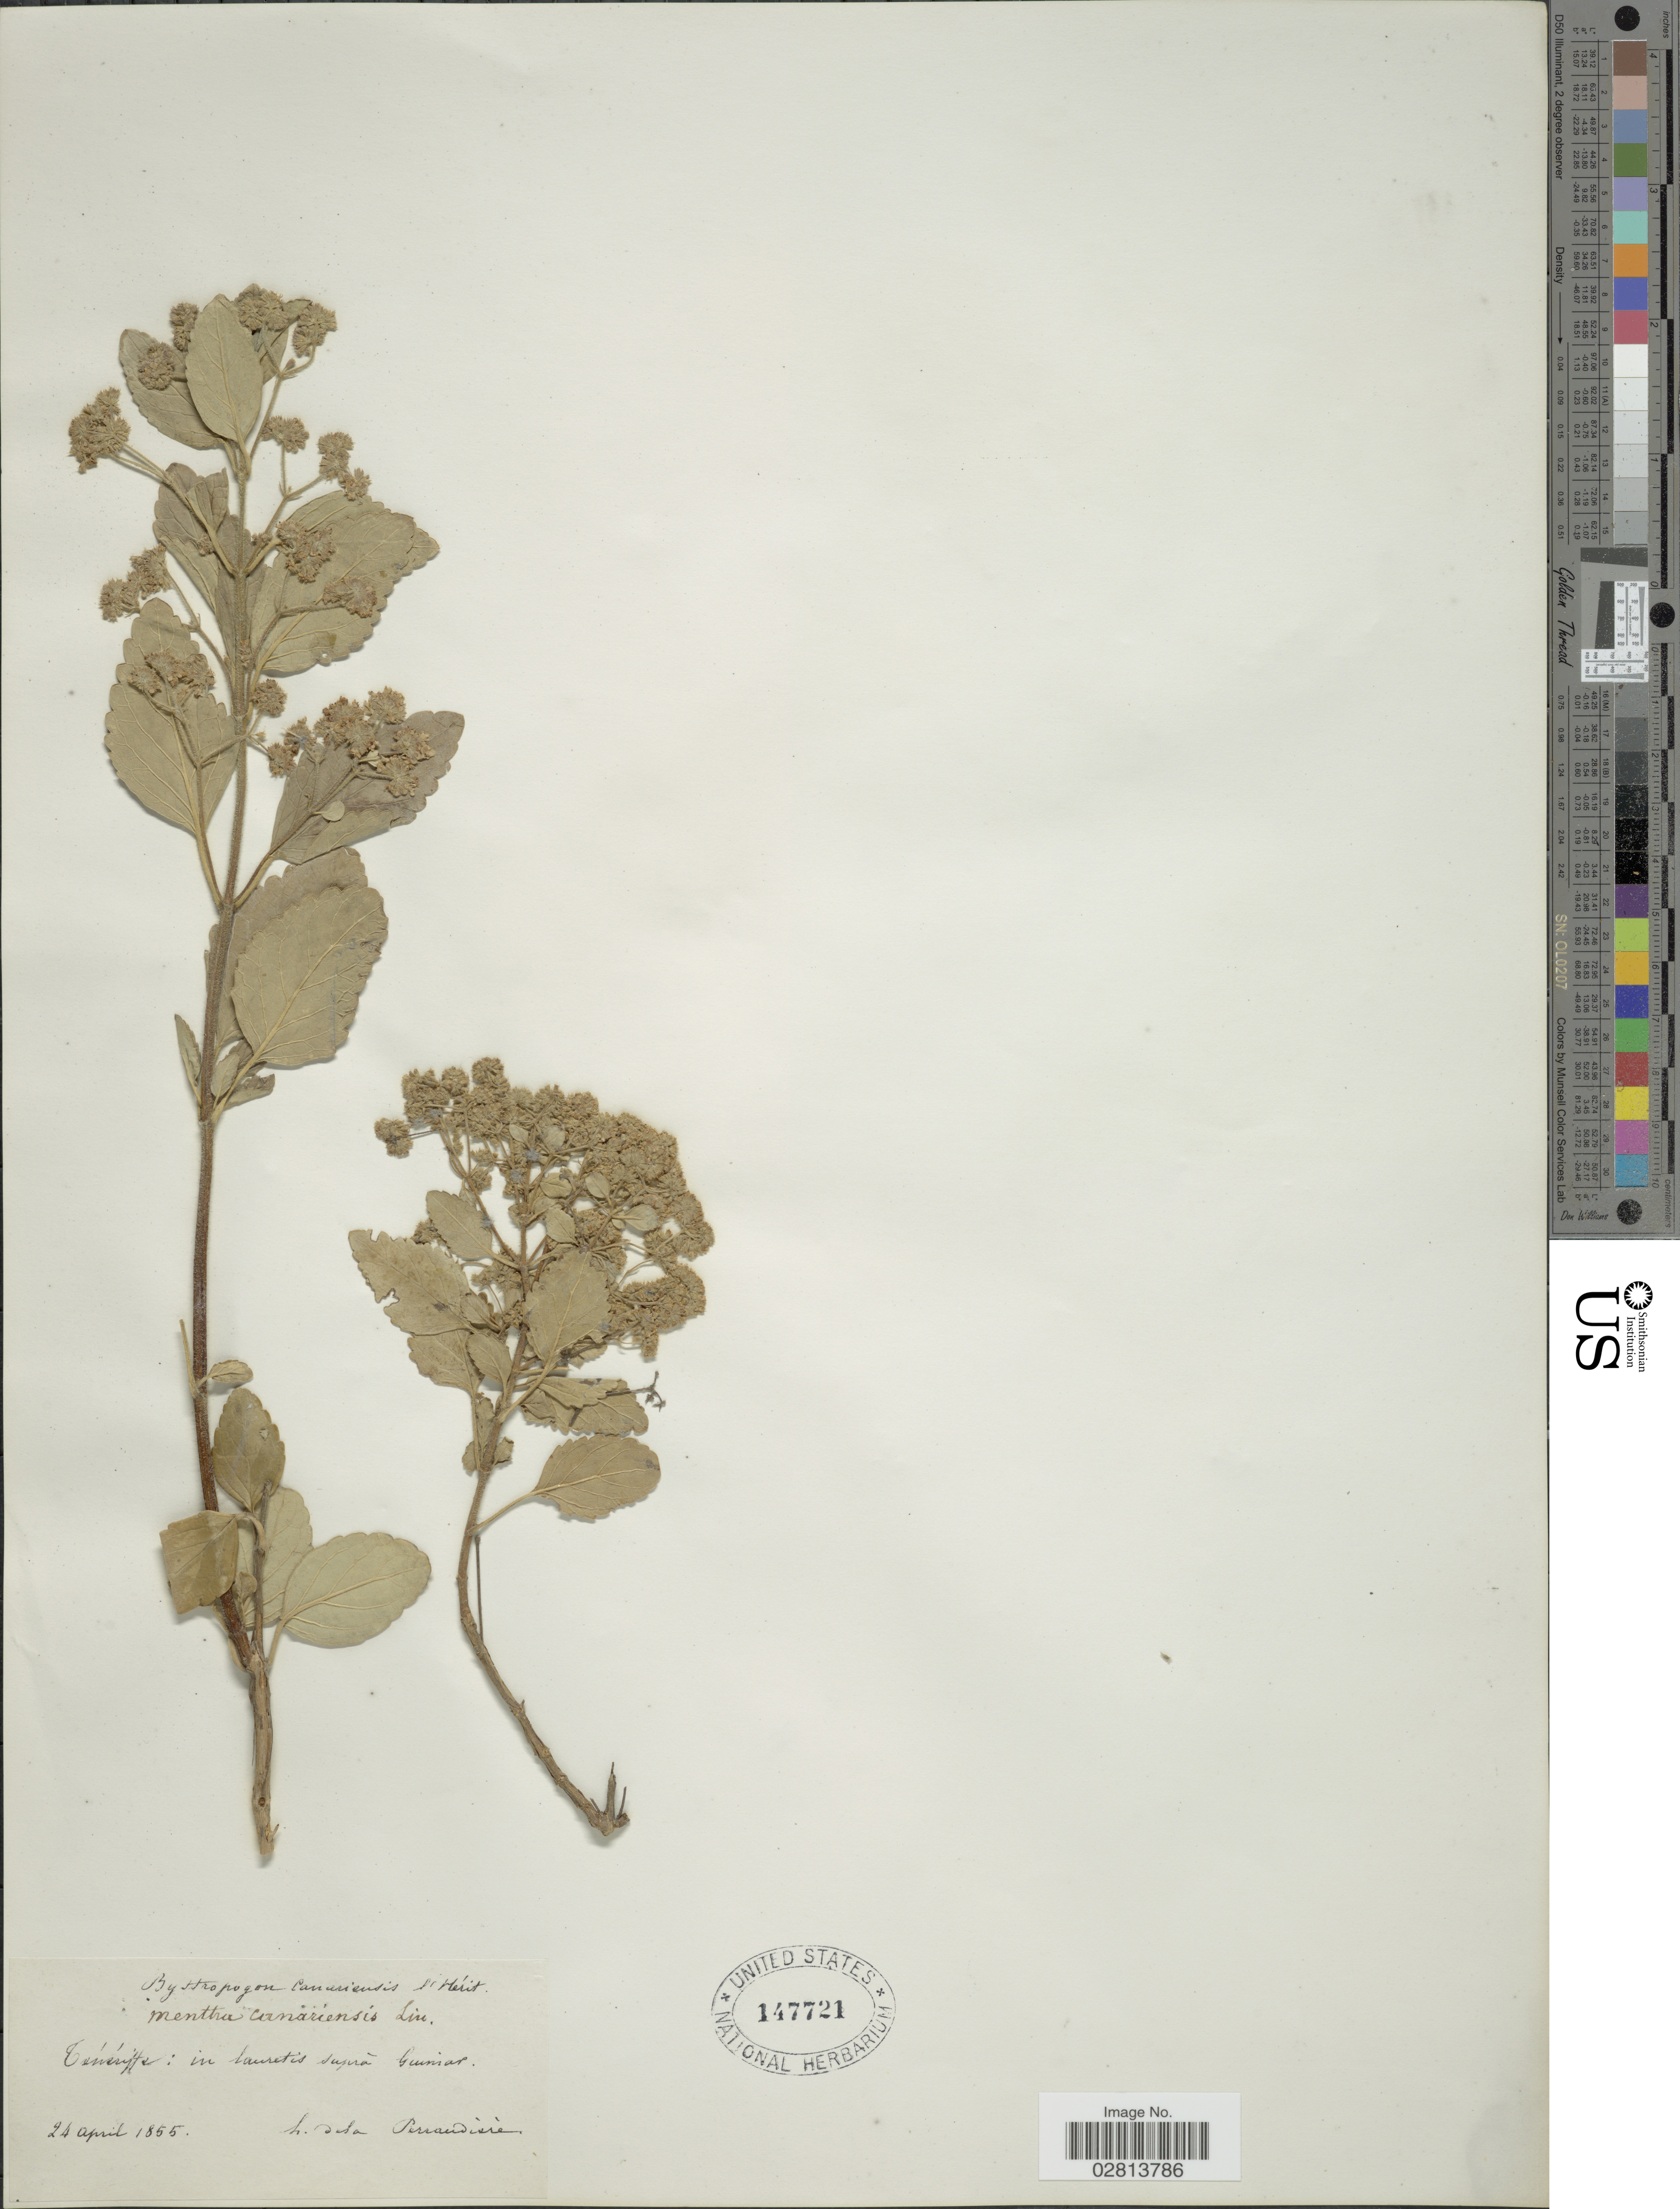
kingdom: Plantae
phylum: Tracheophyta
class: Magnoliopsida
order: Lamiales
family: Lamiaceae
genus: Bystropogon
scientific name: Bystropogon canariensis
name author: (L.) L'Hér.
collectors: H. de la Perraudière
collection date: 1855-04-24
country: Spain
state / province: Canarias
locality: Ténériffe: in lauretis suprá Guimar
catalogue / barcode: US 147721